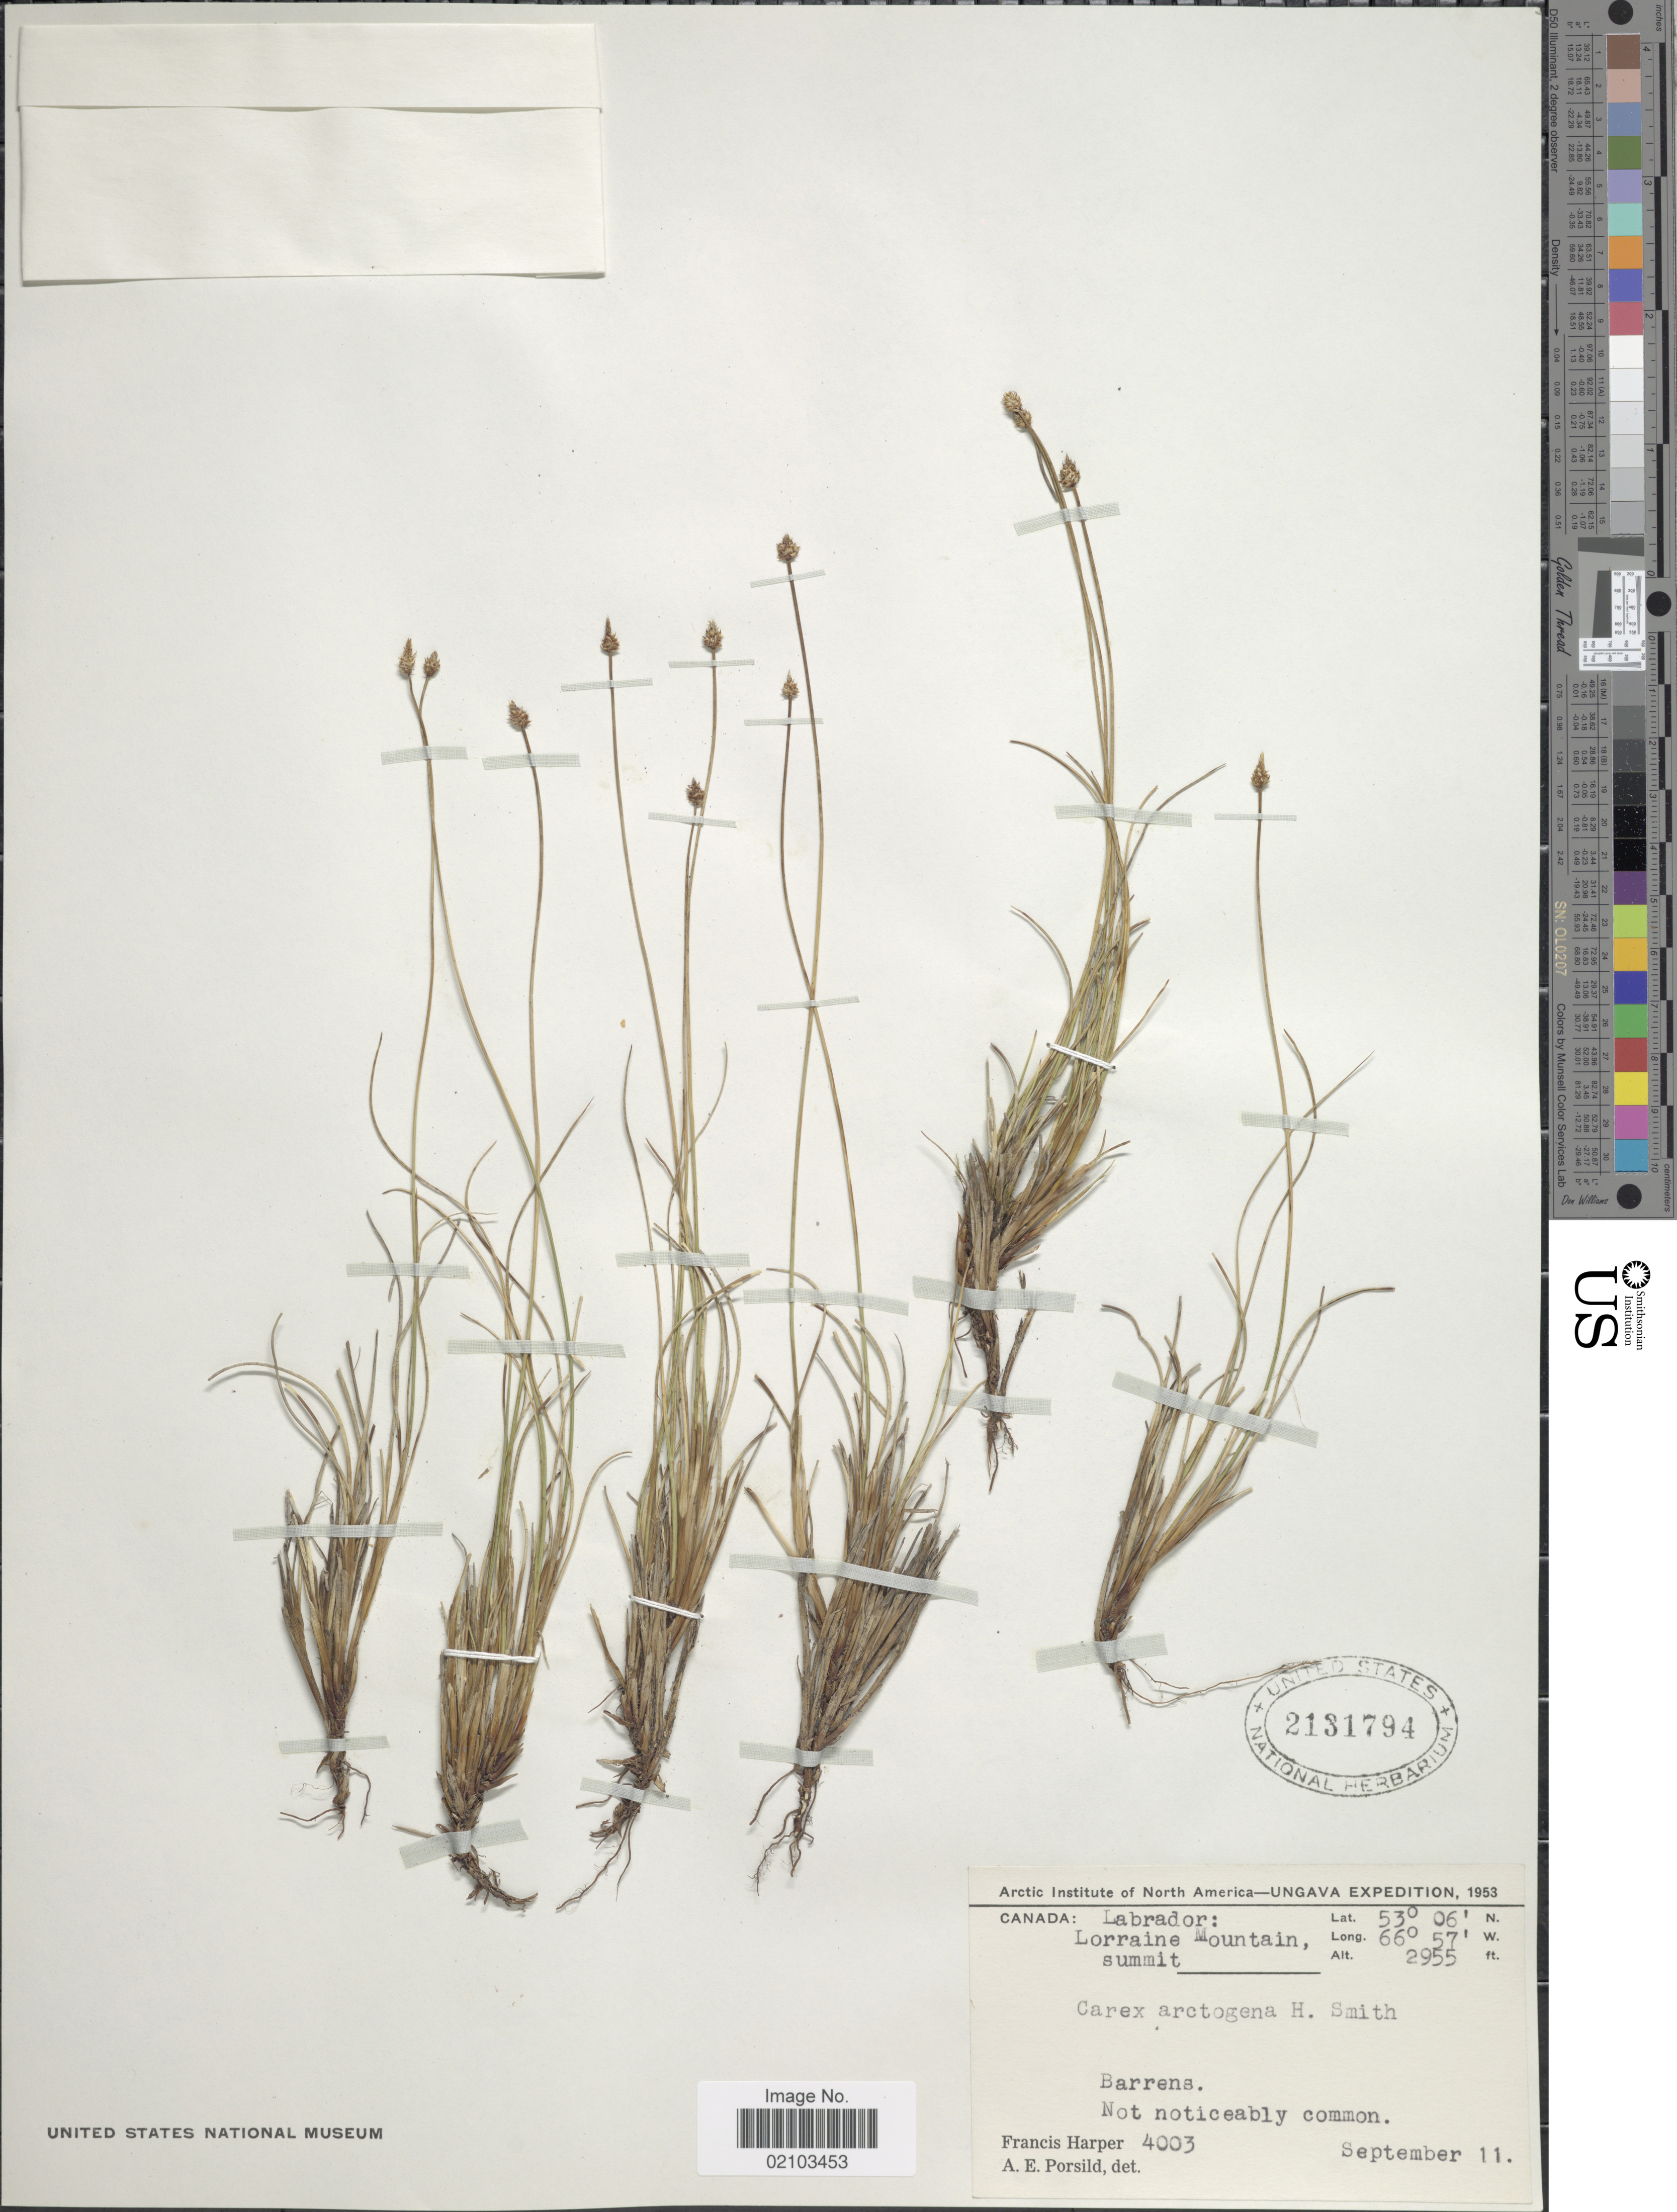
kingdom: Plantae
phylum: Tracheophyta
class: Liliopsida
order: Poales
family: Cyperaceae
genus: Carex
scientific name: Carex arctogena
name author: Harry Sm.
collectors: F. Harper & A. E. Porsild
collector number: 4003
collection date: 1953-09-11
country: Canada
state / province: Newfoundland and Labrador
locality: Labrador: Lorraine Mountain, summit, Barrens.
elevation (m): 901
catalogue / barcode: US 2131794